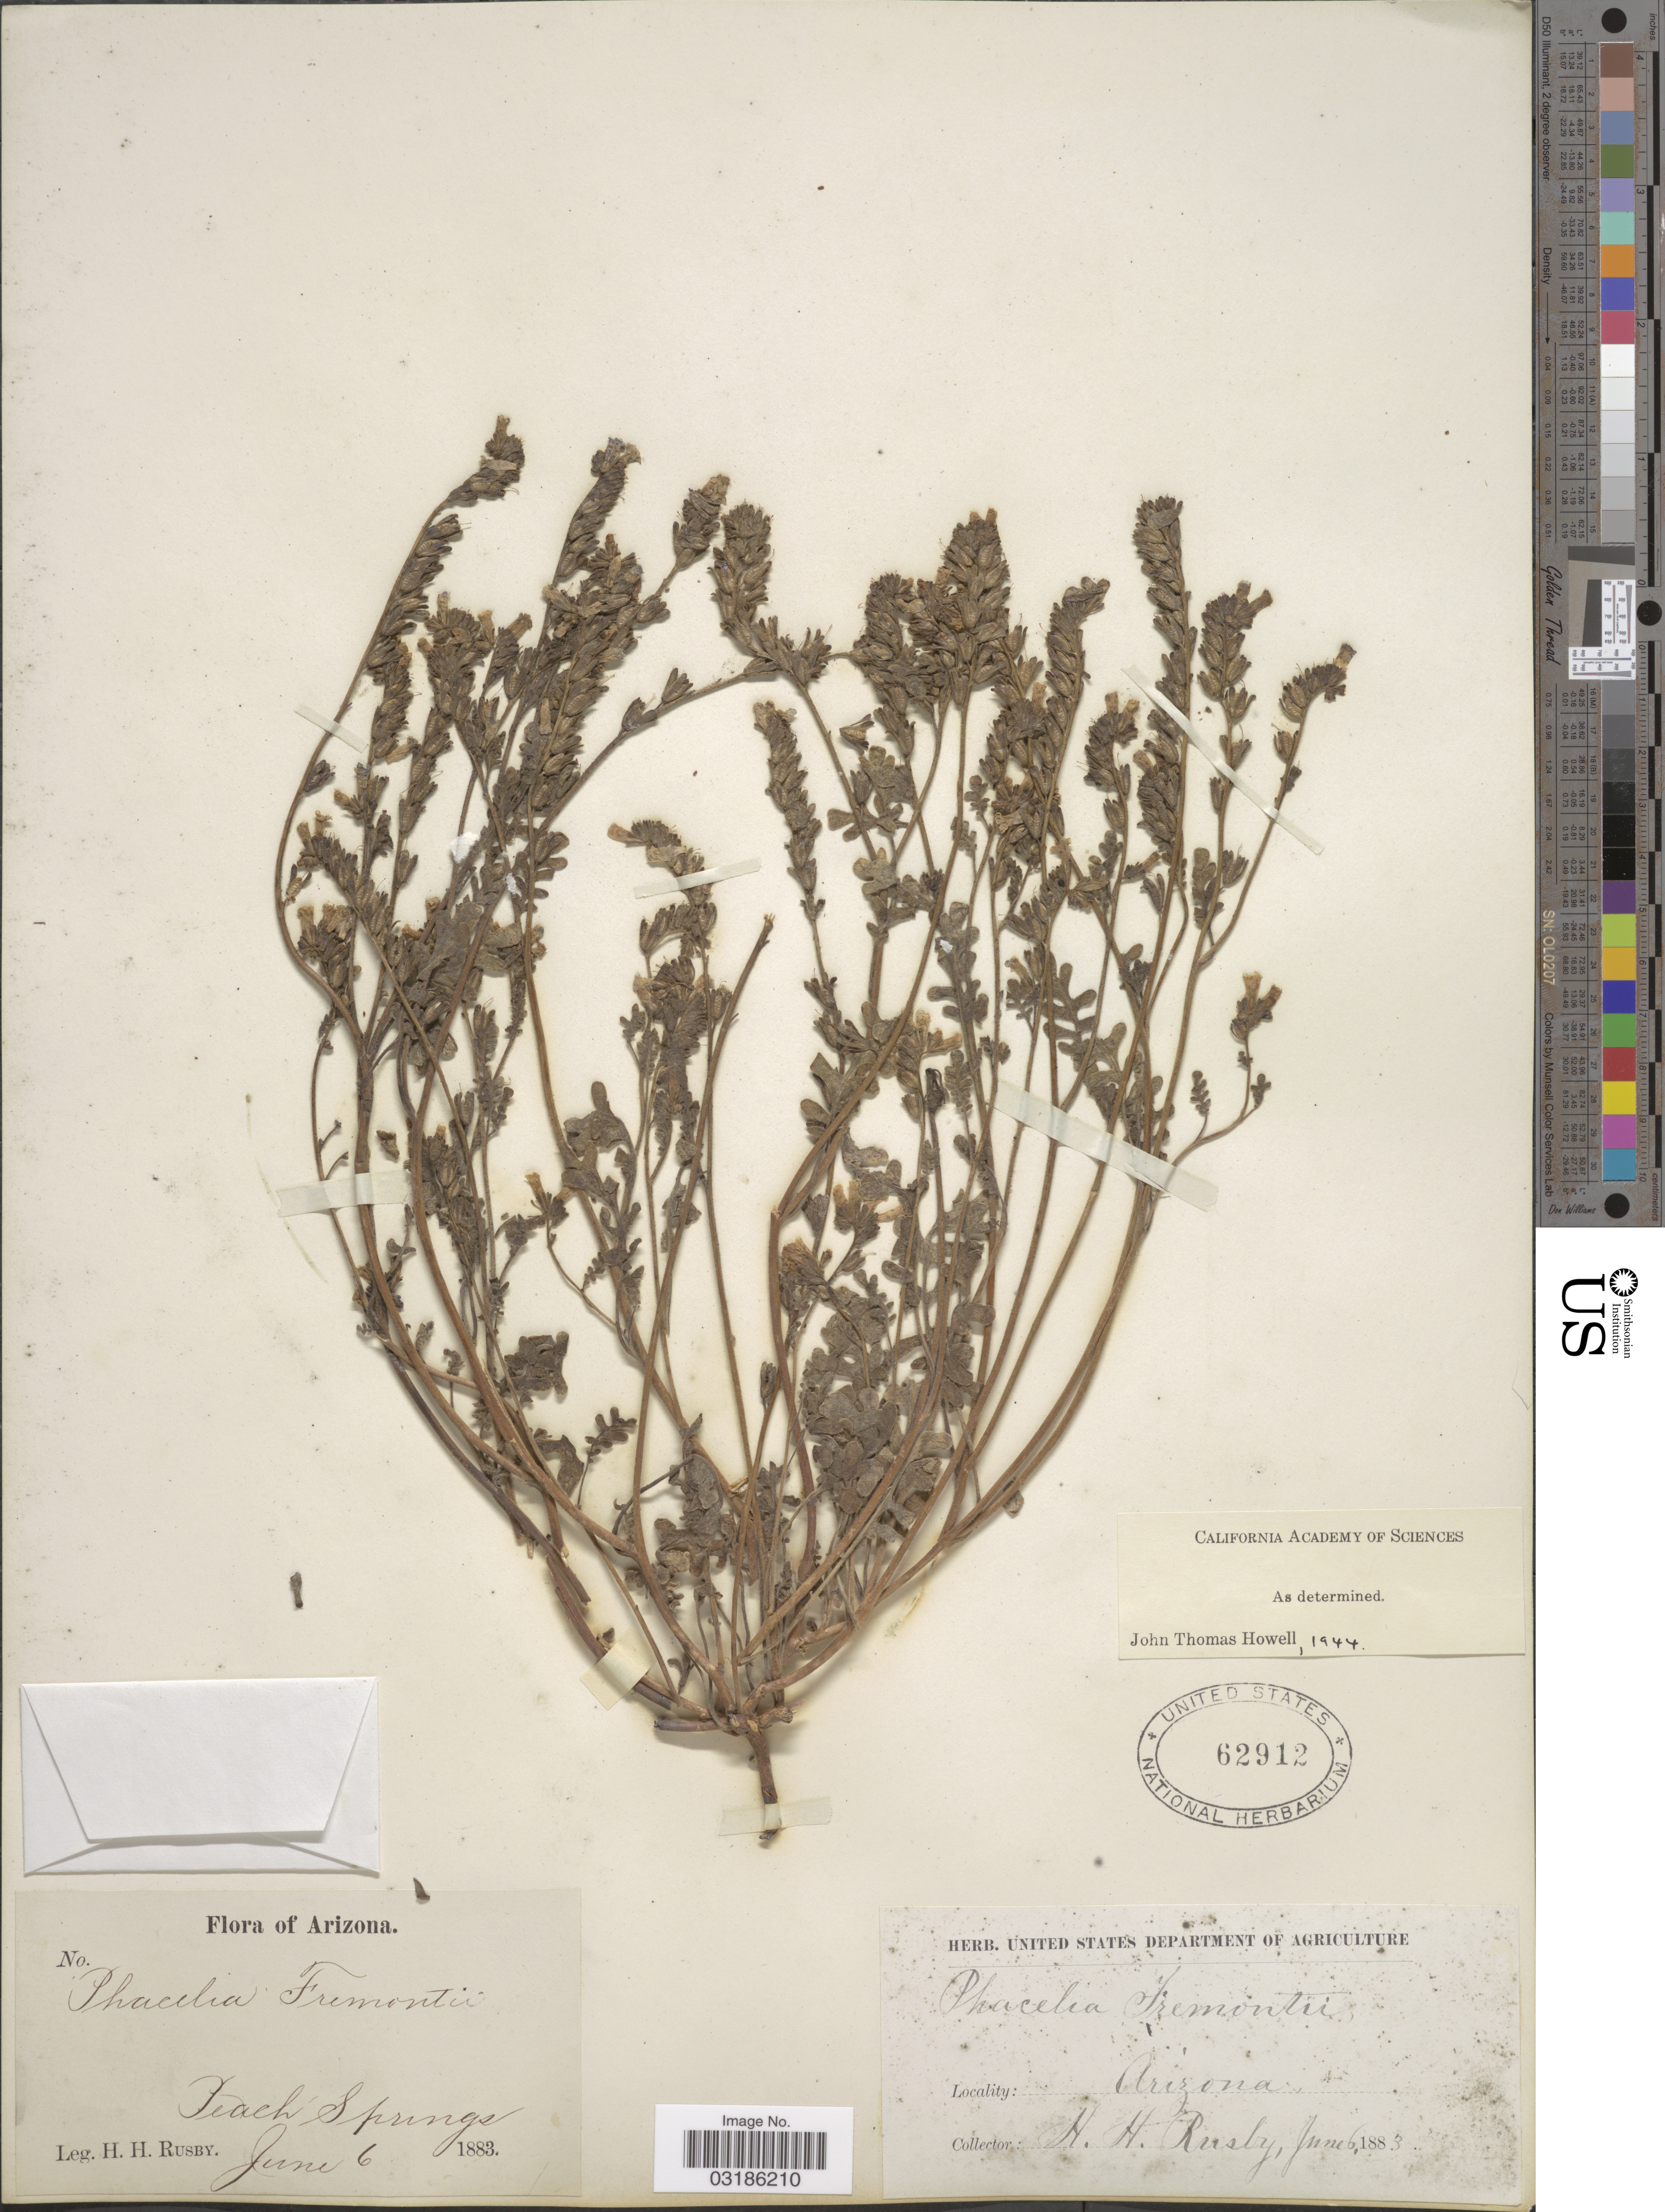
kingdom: Plantae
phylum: Tracheophyta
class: Magnoliopsida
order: Boraginales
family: Hydrophyllaceae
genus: Phacelia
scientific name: Phacelia fremontii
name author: Torr.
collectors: H. H. Rusby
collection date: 1883-06-06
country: United States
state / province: Arizona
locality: Peach Springs.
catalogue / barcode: US 62912